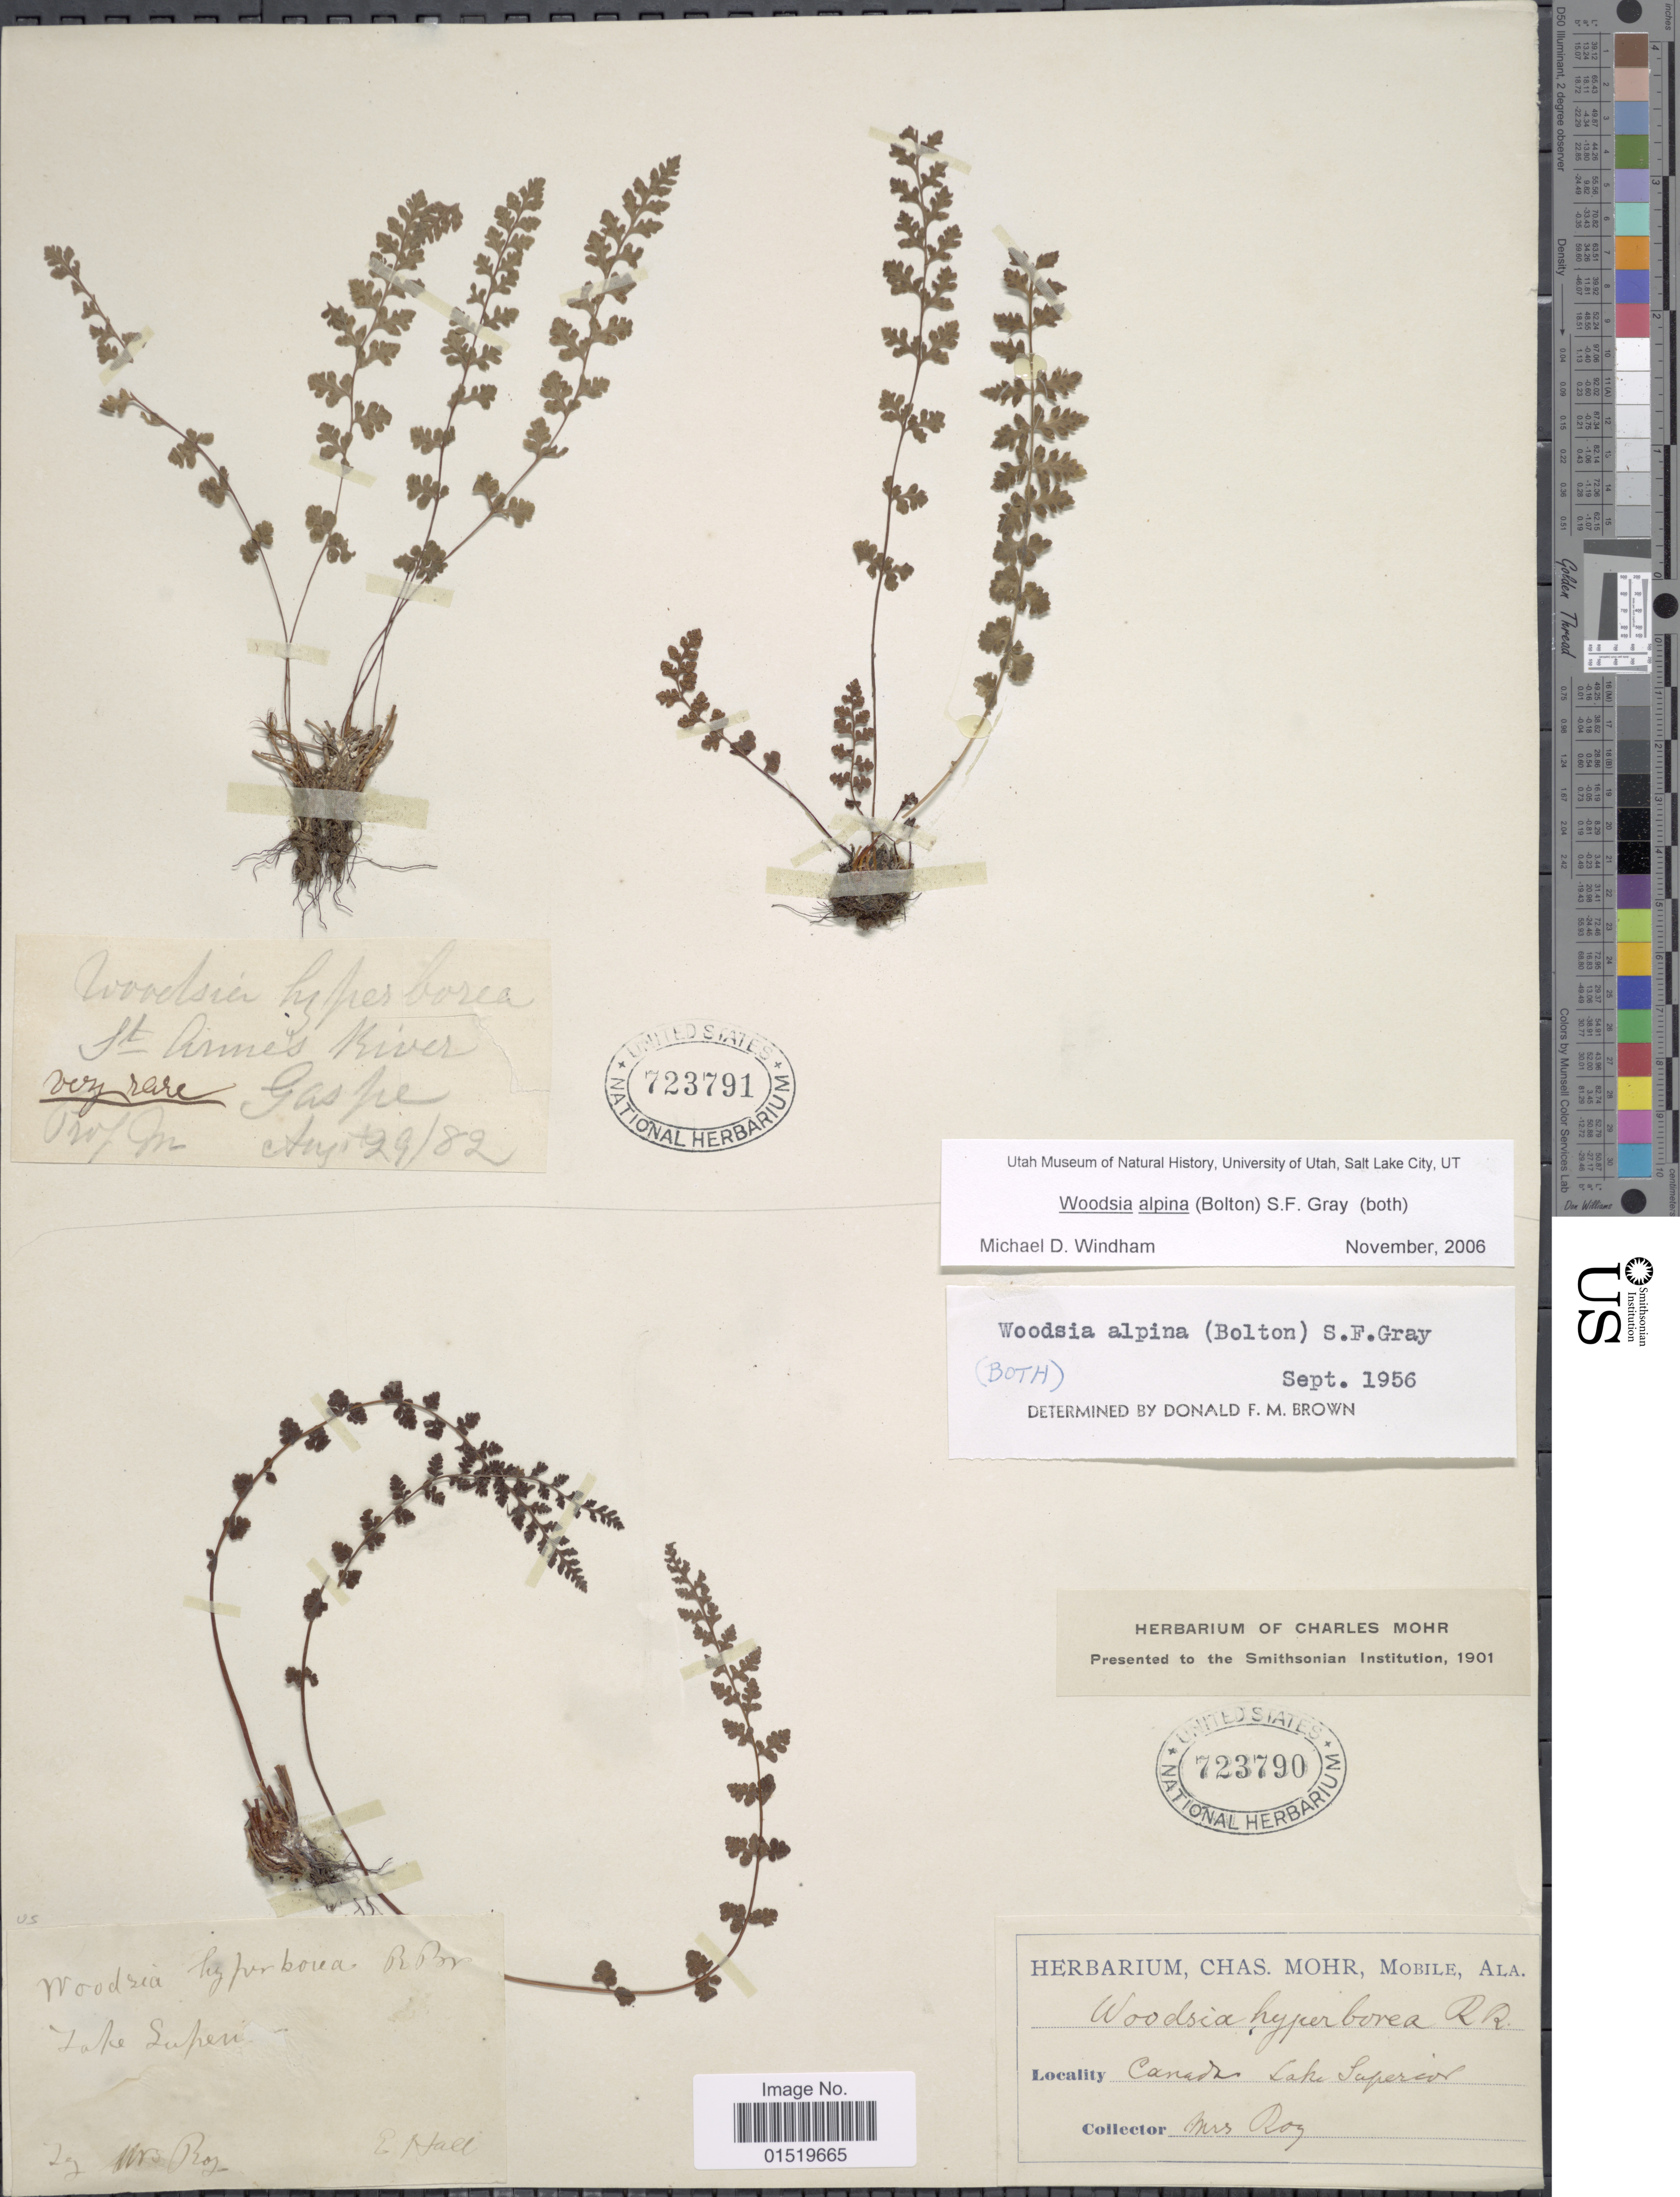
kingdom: Plantae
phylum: Tracheophyta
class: Polypodiopsida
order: Polypodiales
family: Woodsiaceae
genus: Woodsia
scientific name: Woodsia alpina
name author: (Bolton) S.F. Gray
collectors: Roy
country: Canada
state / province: Ontario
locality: Lake Superior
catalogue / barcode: US 723790